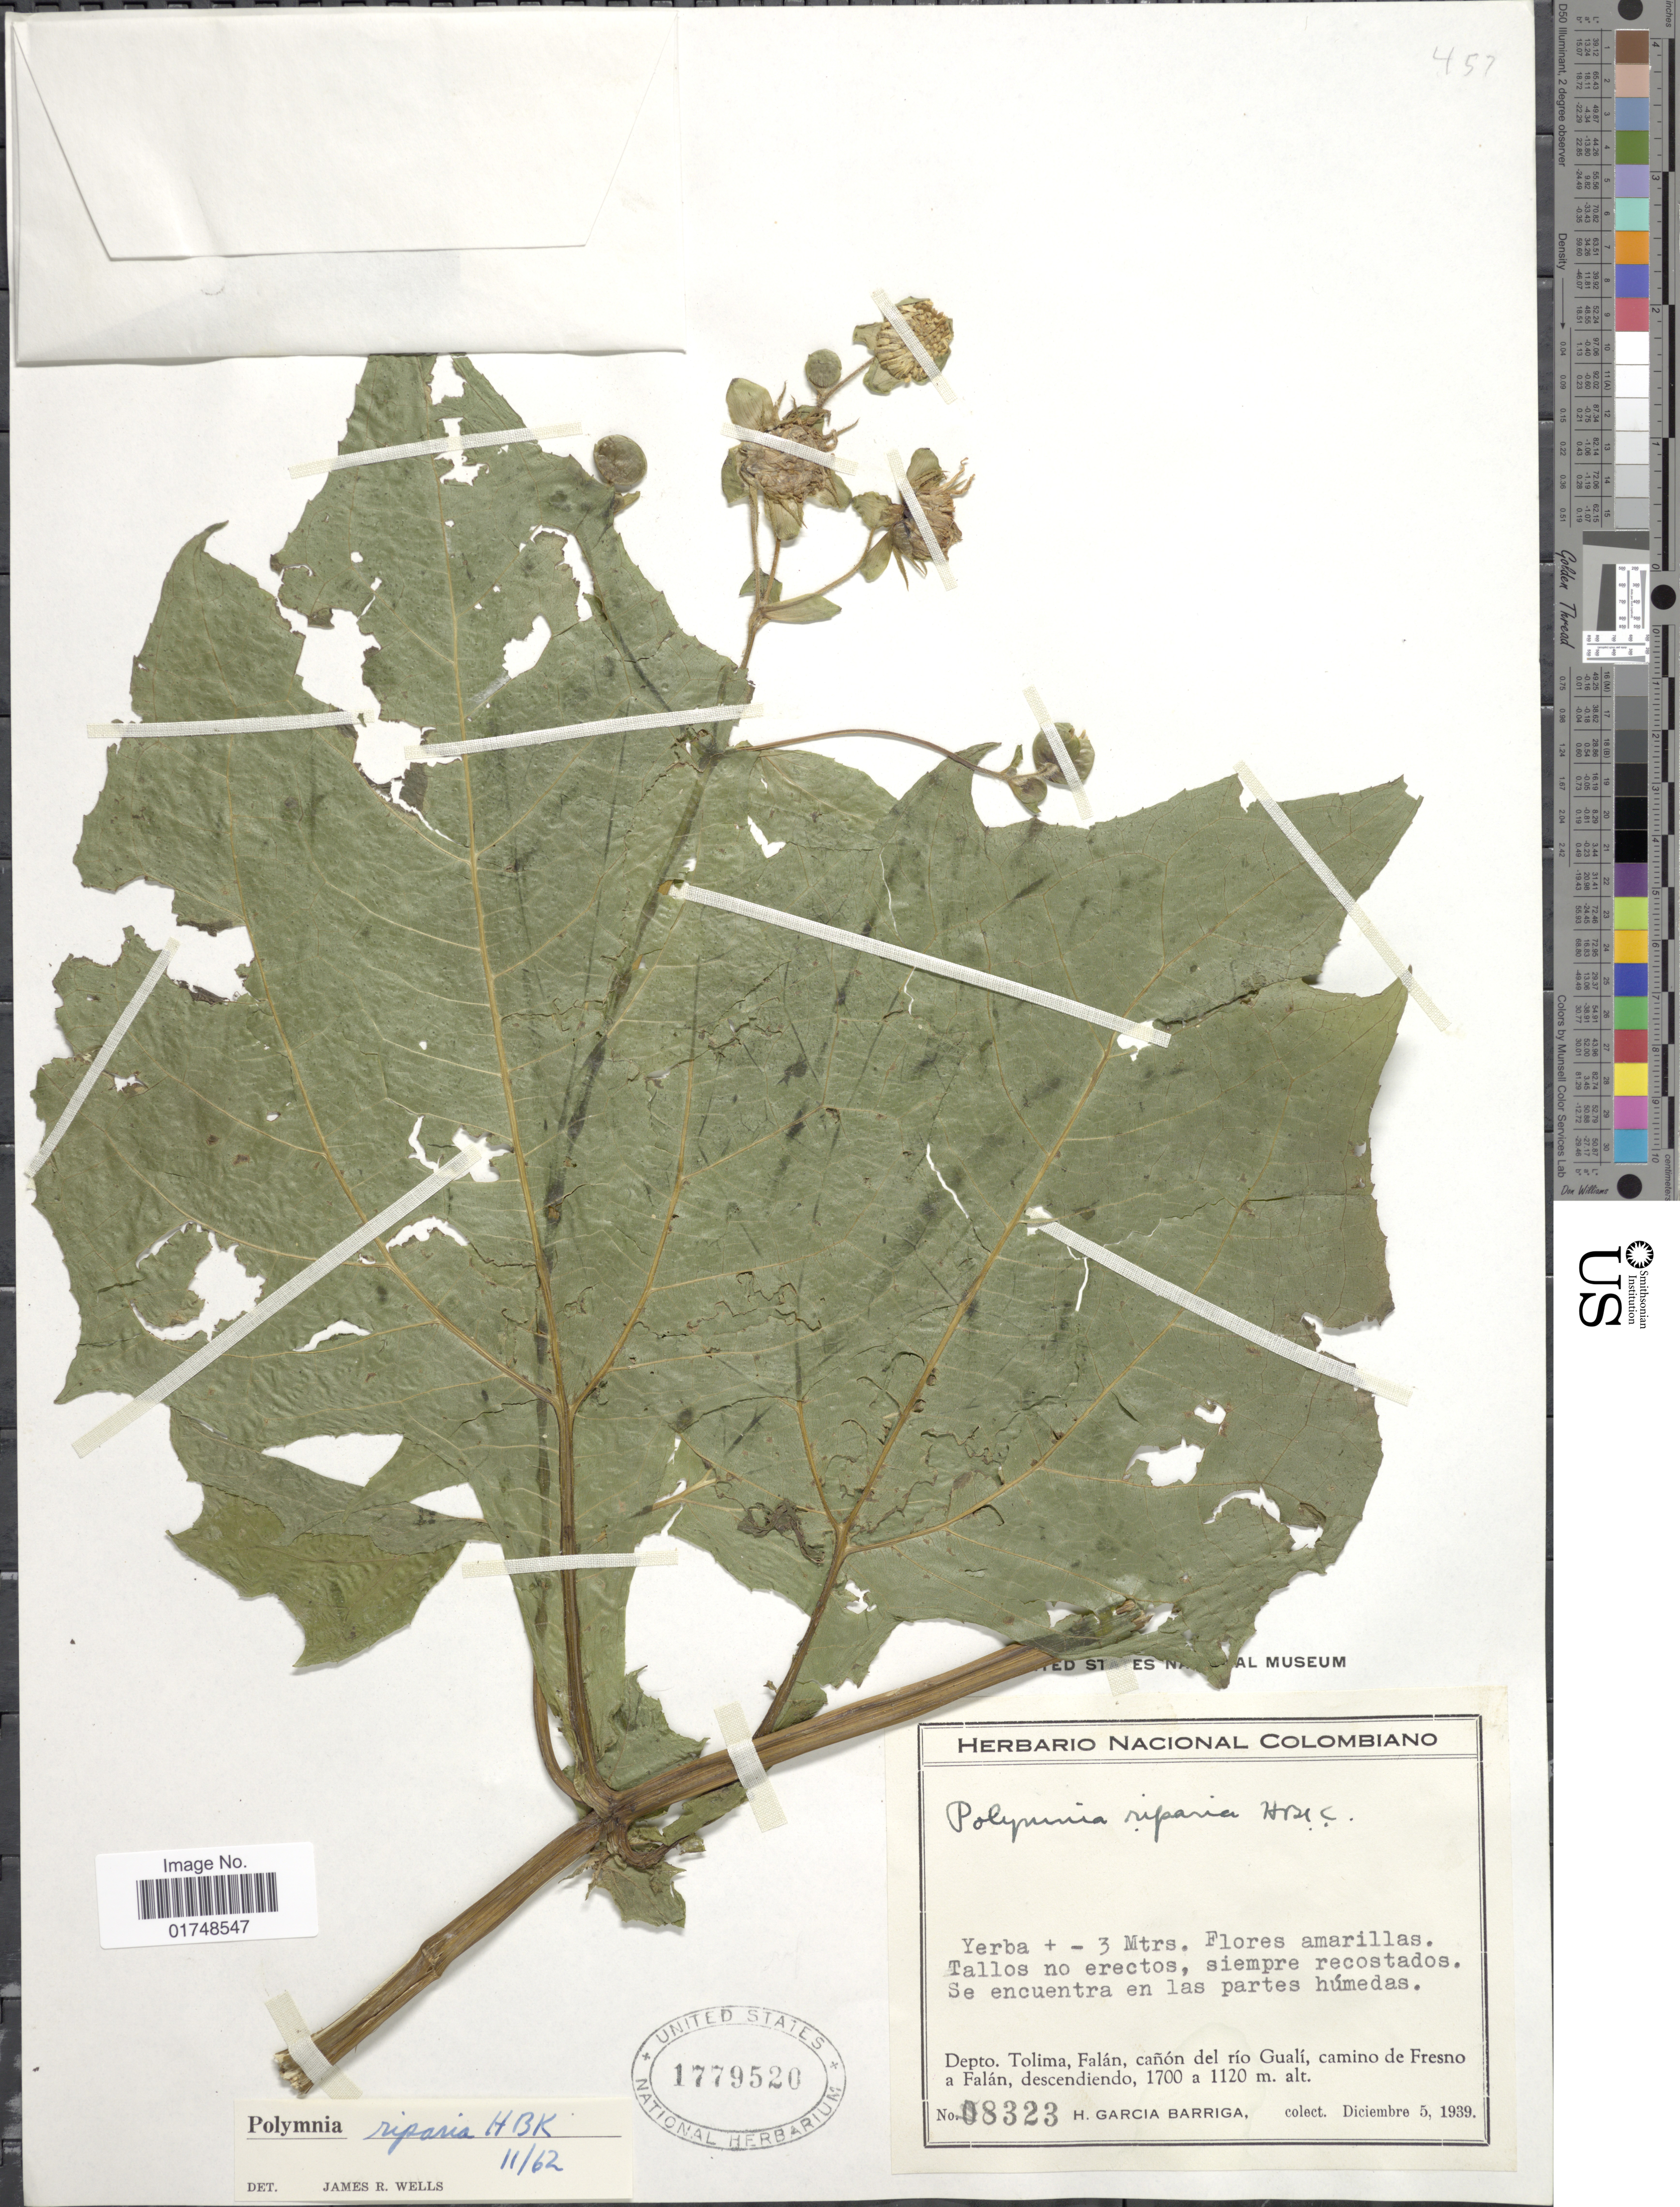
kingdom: Plantae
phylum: Tracheophyta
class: Magnoliopsida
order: Asterales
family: Asteraceae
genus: Smallanthus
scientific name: Smallanthus riparius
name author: (Kunth) H. Rob.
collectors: H. García Barriga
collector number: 8323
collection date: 1939-12-05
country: Colombia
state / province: Tolima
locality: Depto. Tolima, Falan, cañon del rio Guali, camino de Fresno a Falan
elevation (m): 1120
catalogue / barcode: US 1779520